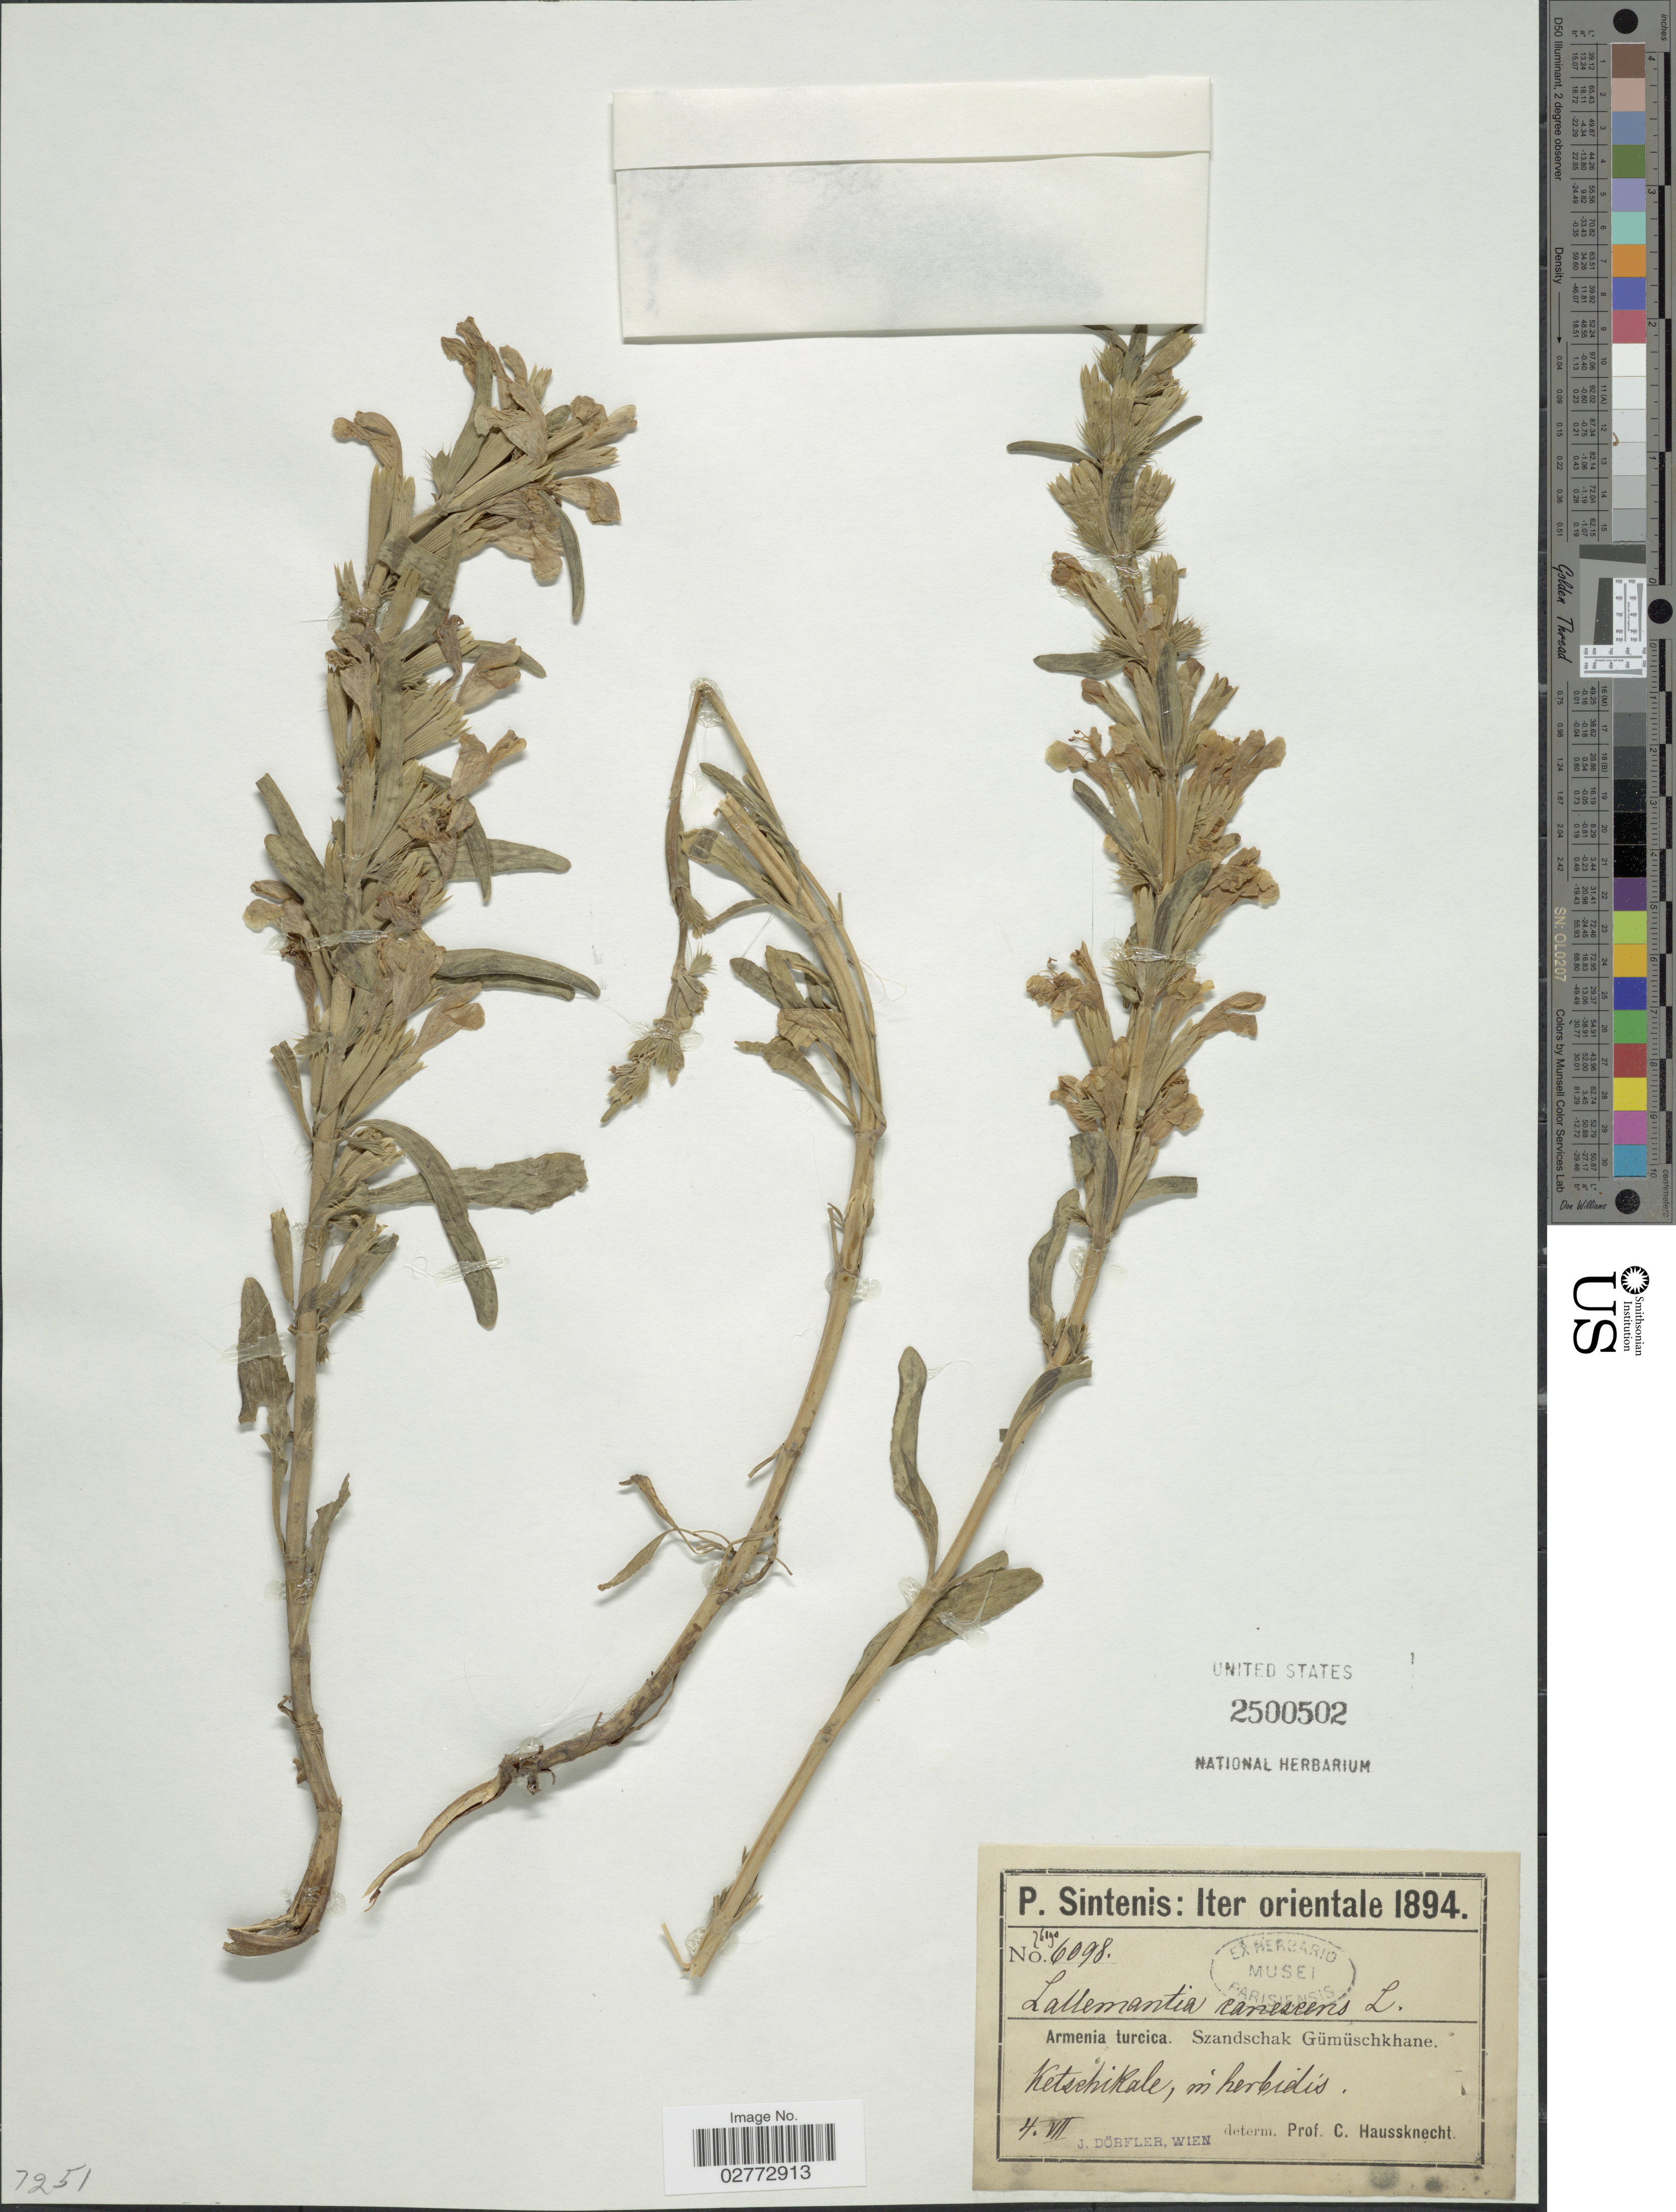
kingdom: Plantae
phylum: Tracheophyta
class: Magnoliopsida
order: Lamiales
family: Lamiaceae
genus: Lallemantia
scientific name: Lallemantia canescens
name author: (L.) Fisch. & C.A. Mey.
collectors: P. Sintenis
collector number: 26190/6098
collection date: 1894-07-04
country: Armenia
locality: Orientale. Armenia turcica. Szandschak Gümüschkhane. Ketschikale, in herbidis.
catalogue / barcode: US 2500502